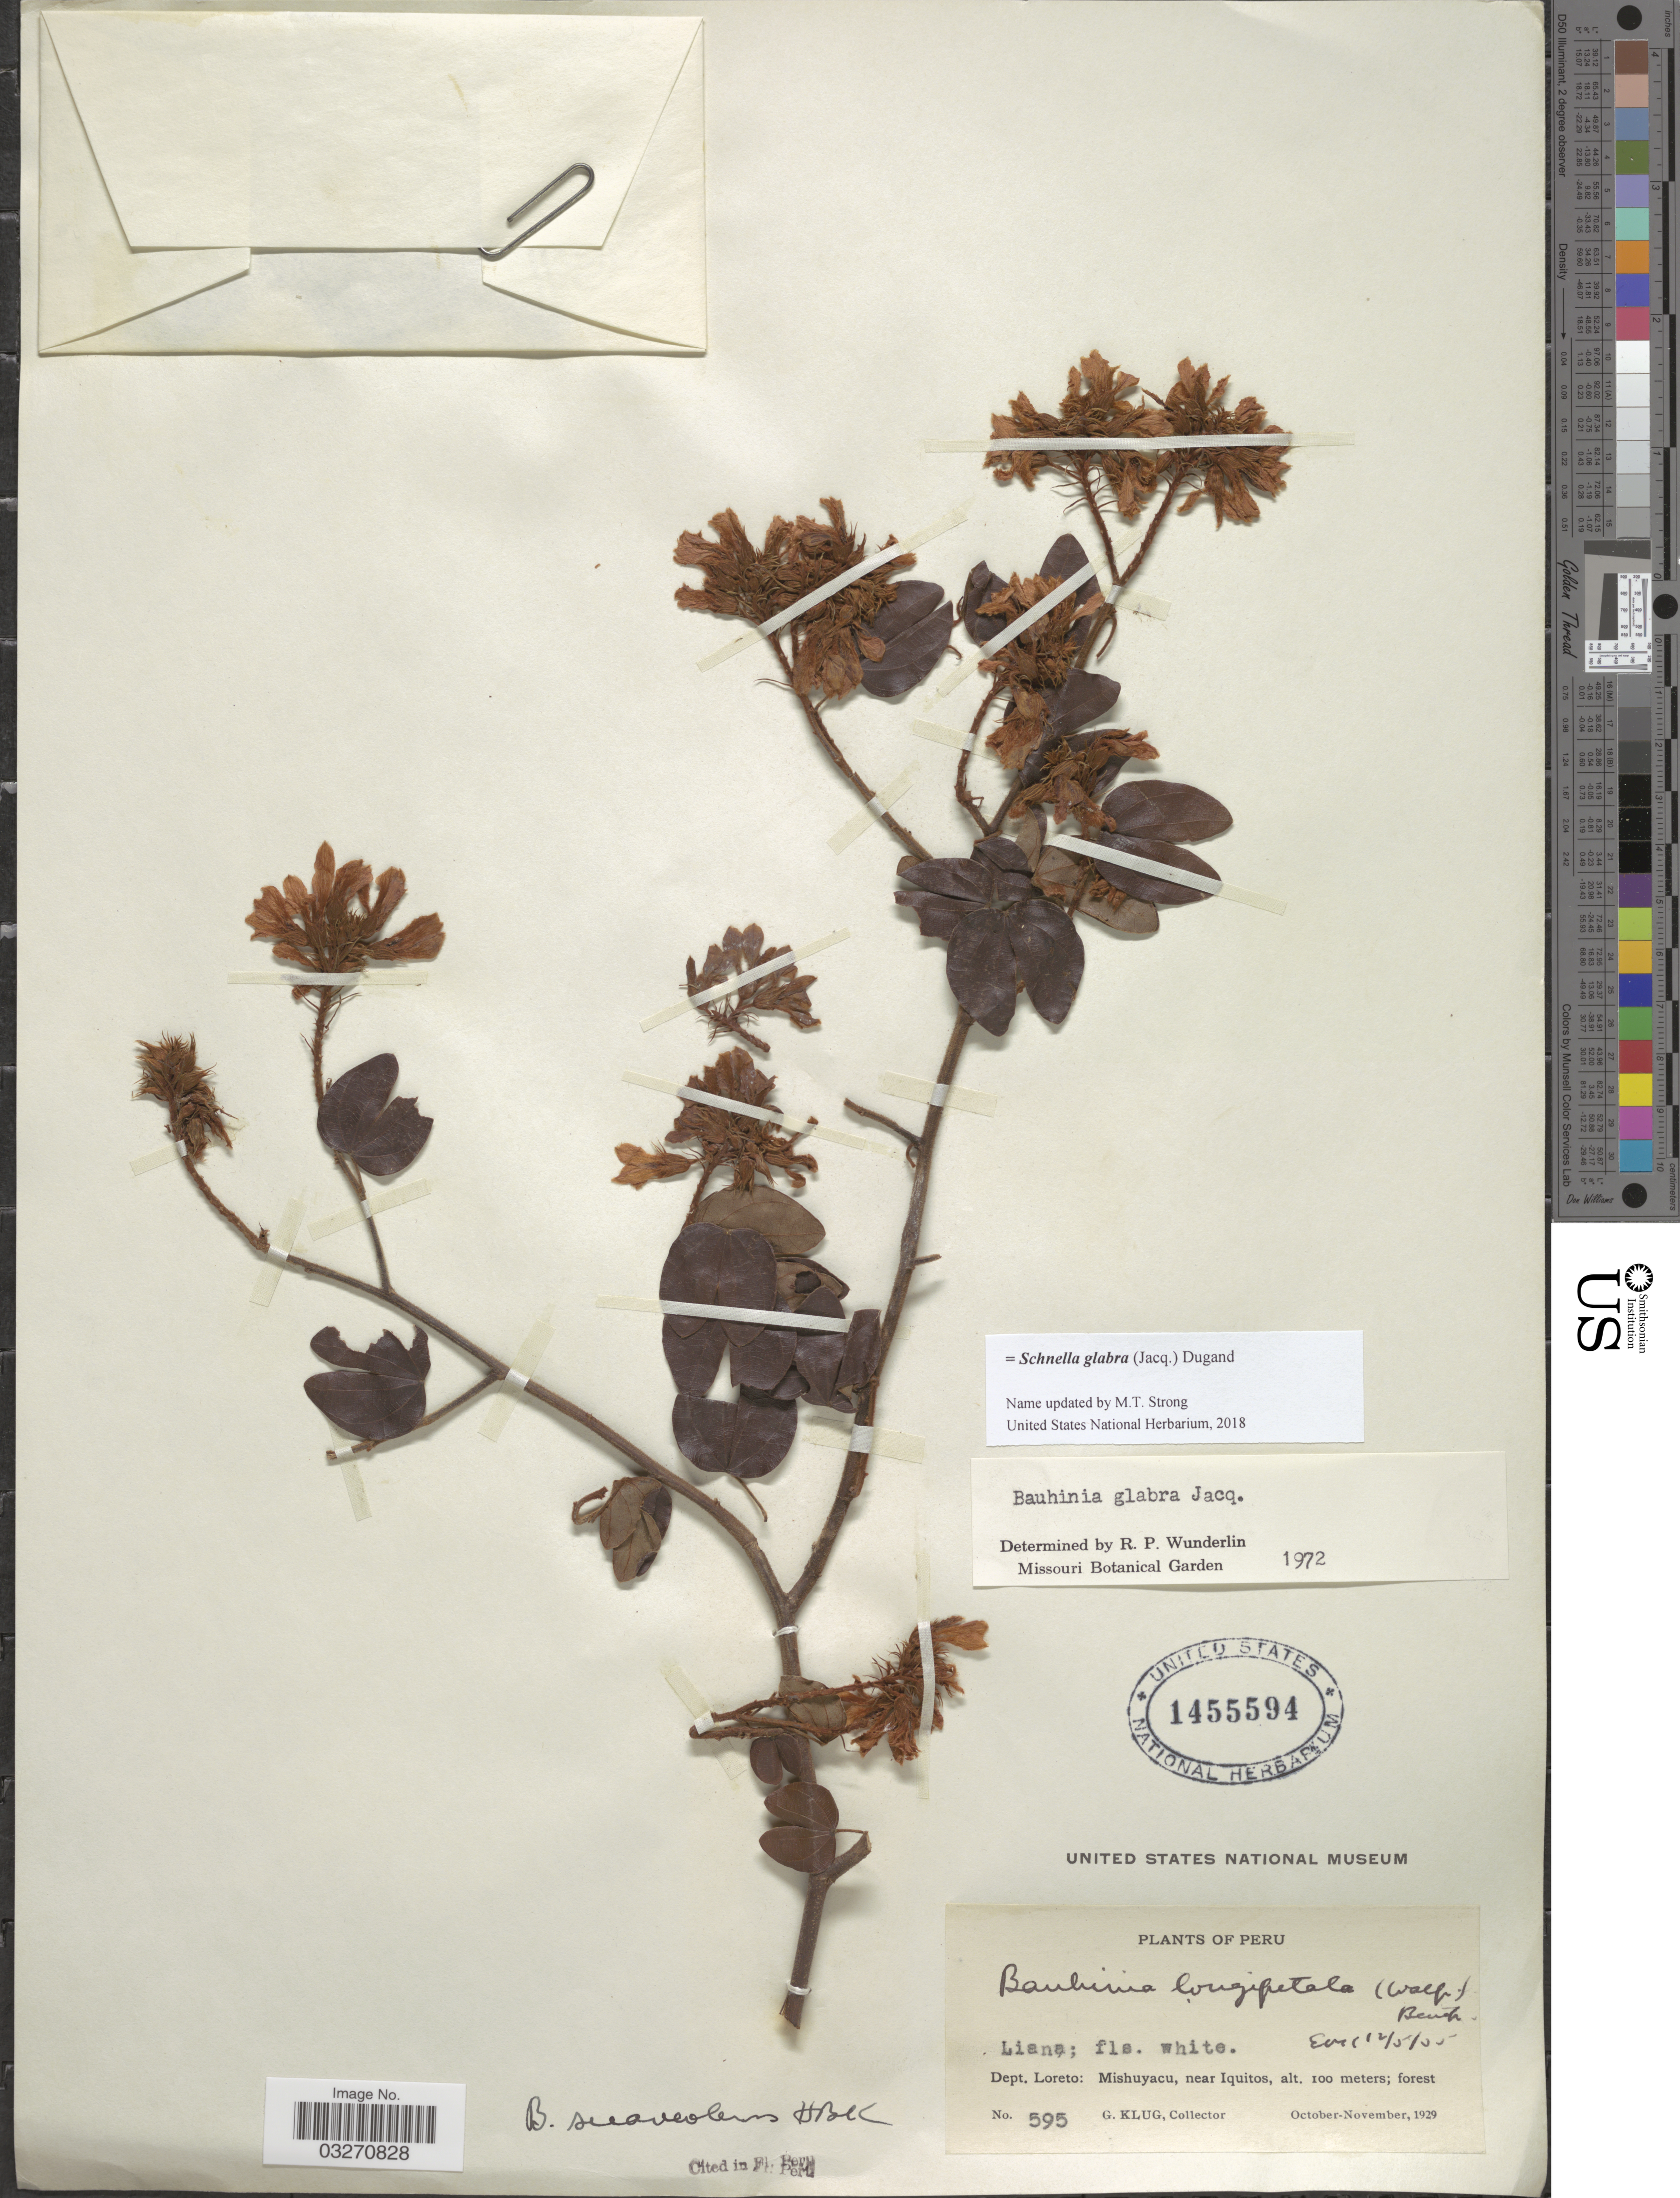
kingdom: Plantae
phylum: Tracheophyta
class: Magnoliopsida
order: Fabales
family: Fabaceae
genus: Schnella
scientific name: Schnella glabra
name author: (Jacq.) Dugand G.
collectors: G. Klug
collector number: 595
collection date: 1929-10/1929-11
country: Peru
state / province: Loreto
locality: Dept. Loreto: Mishuyacu, near Iquitos.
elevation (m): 100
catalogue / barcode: US 1455594